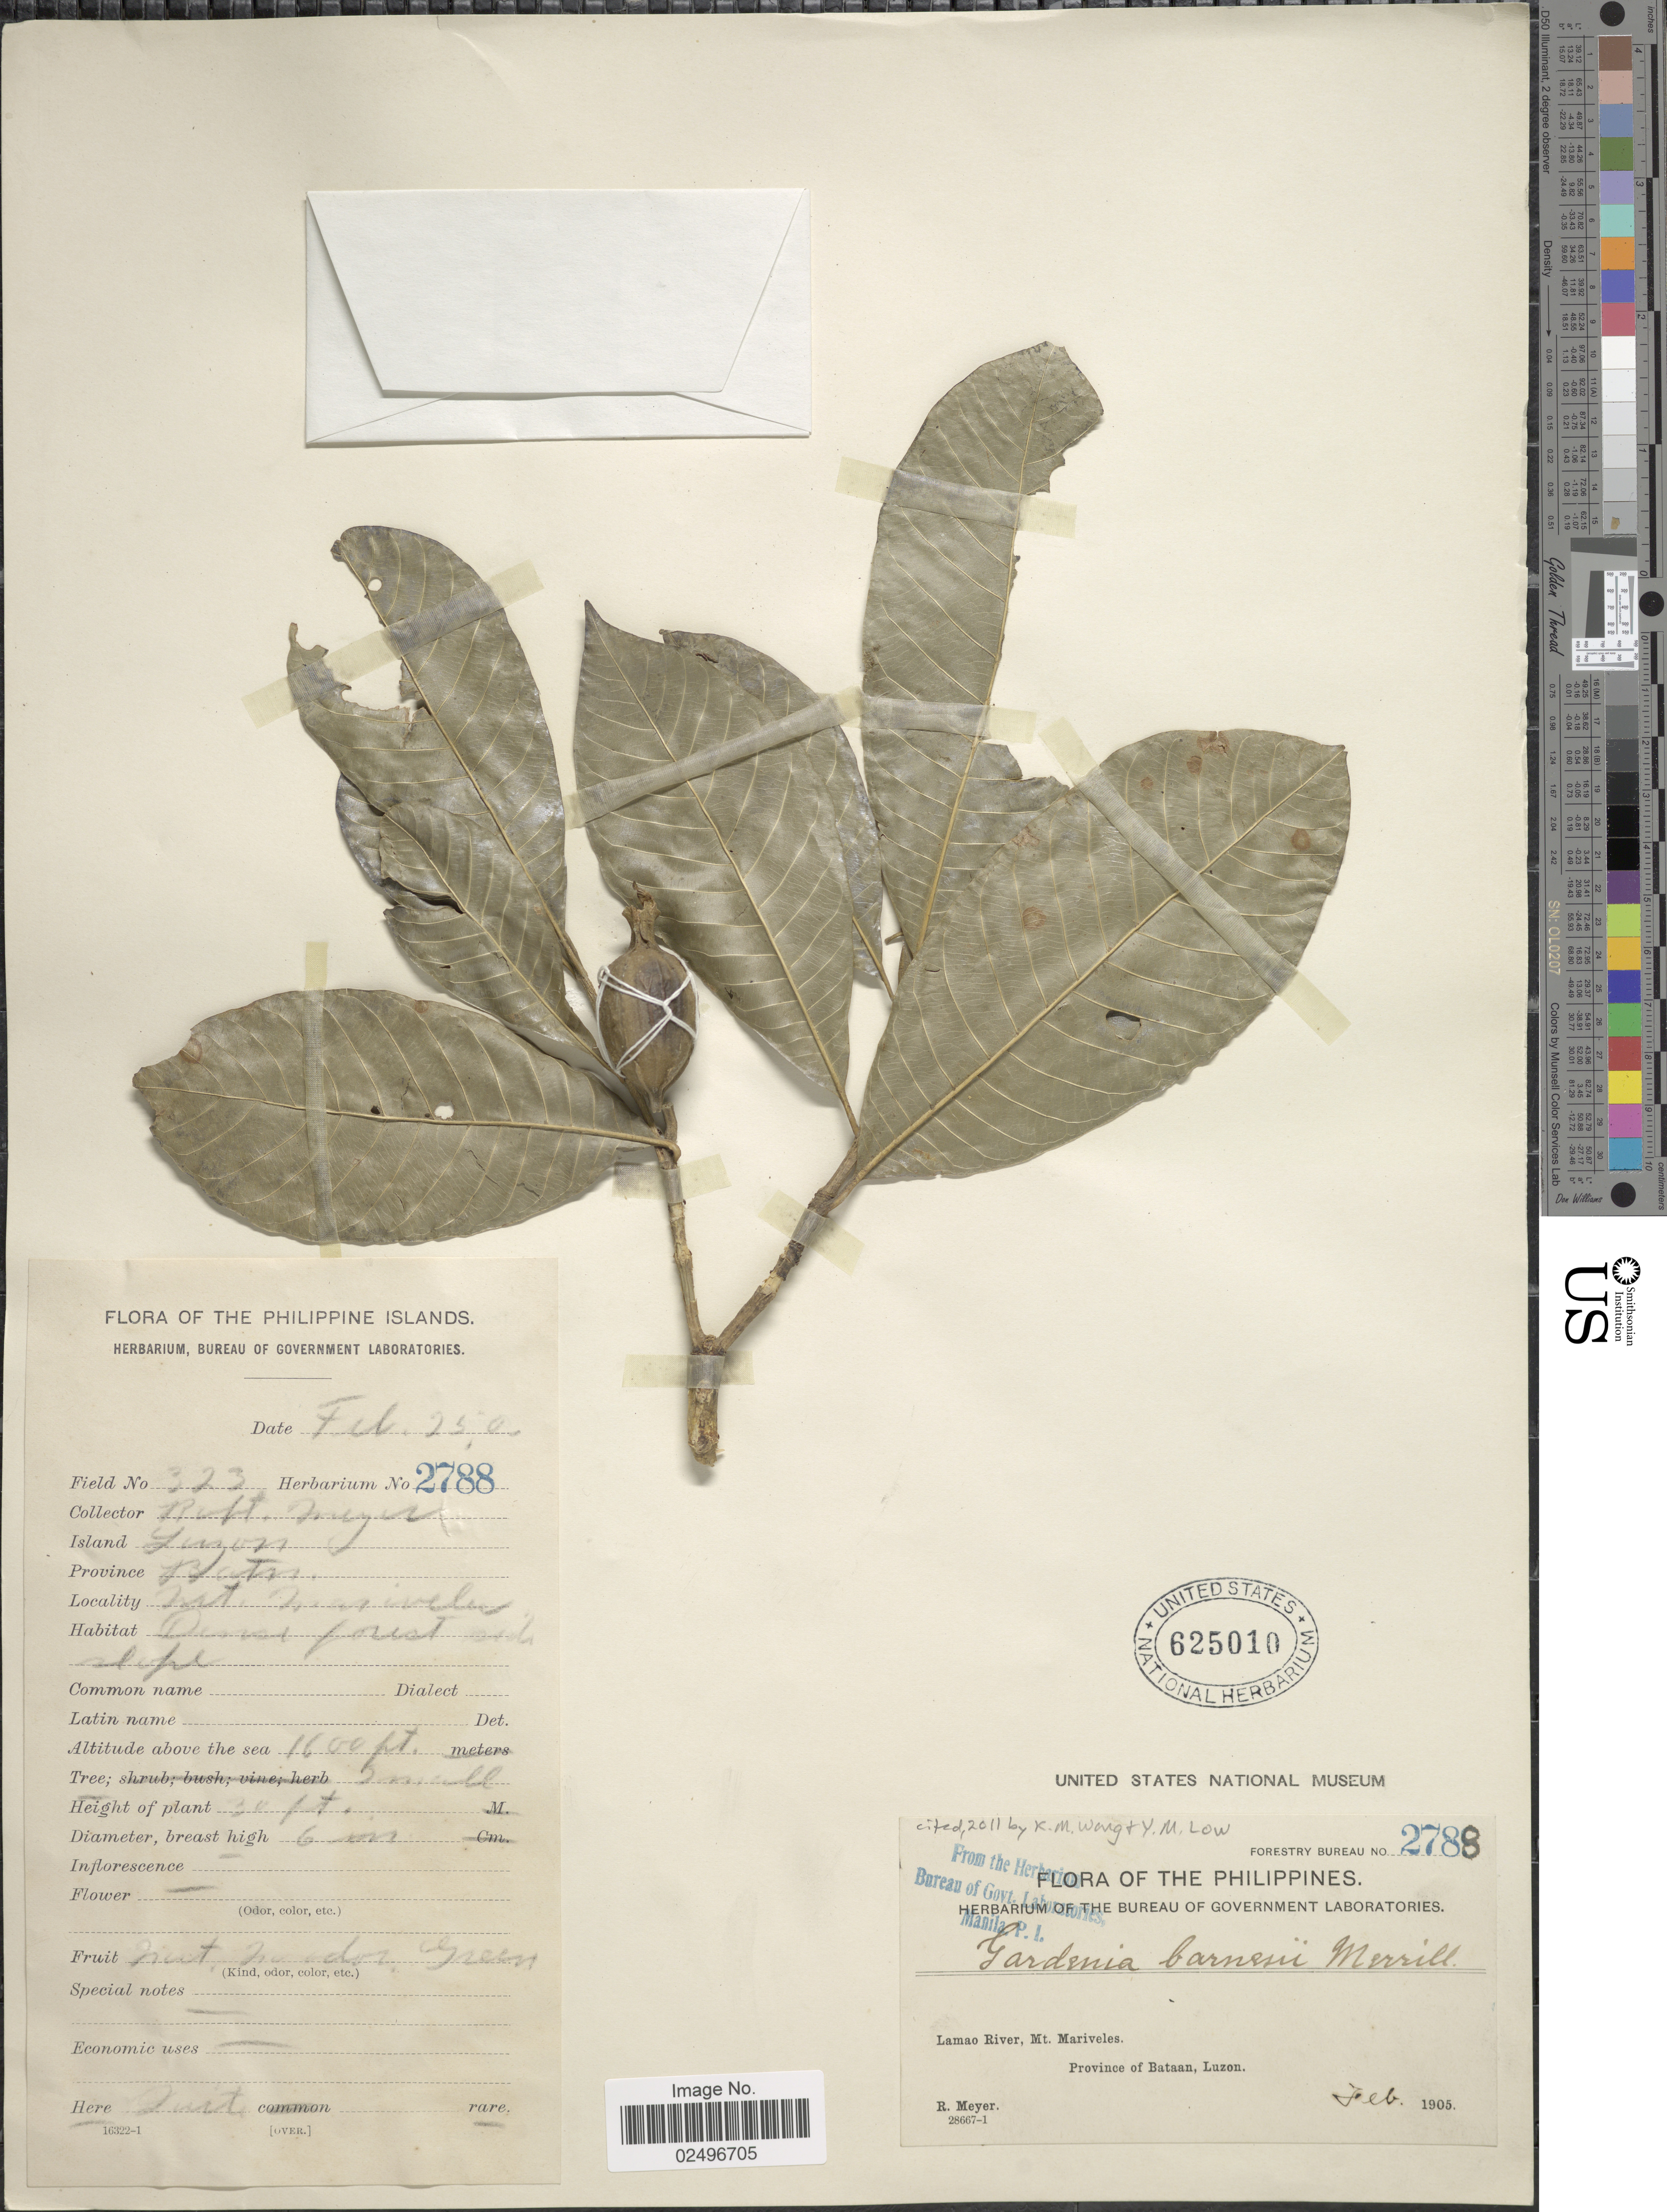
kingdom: Plantae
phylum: Tracheophyta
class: Magnoliopsida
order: Gentianales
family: Rubiaceae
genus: Gardenia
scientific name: Gardenia barnesii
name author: Merr.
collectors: R. Meyer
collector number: Forestry Bureau 2788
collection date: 1905-02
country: Philippines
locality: Lamao River, Mt. Mariveles, Province of Bataan, Luzon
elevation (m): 488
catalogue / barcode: US 625010